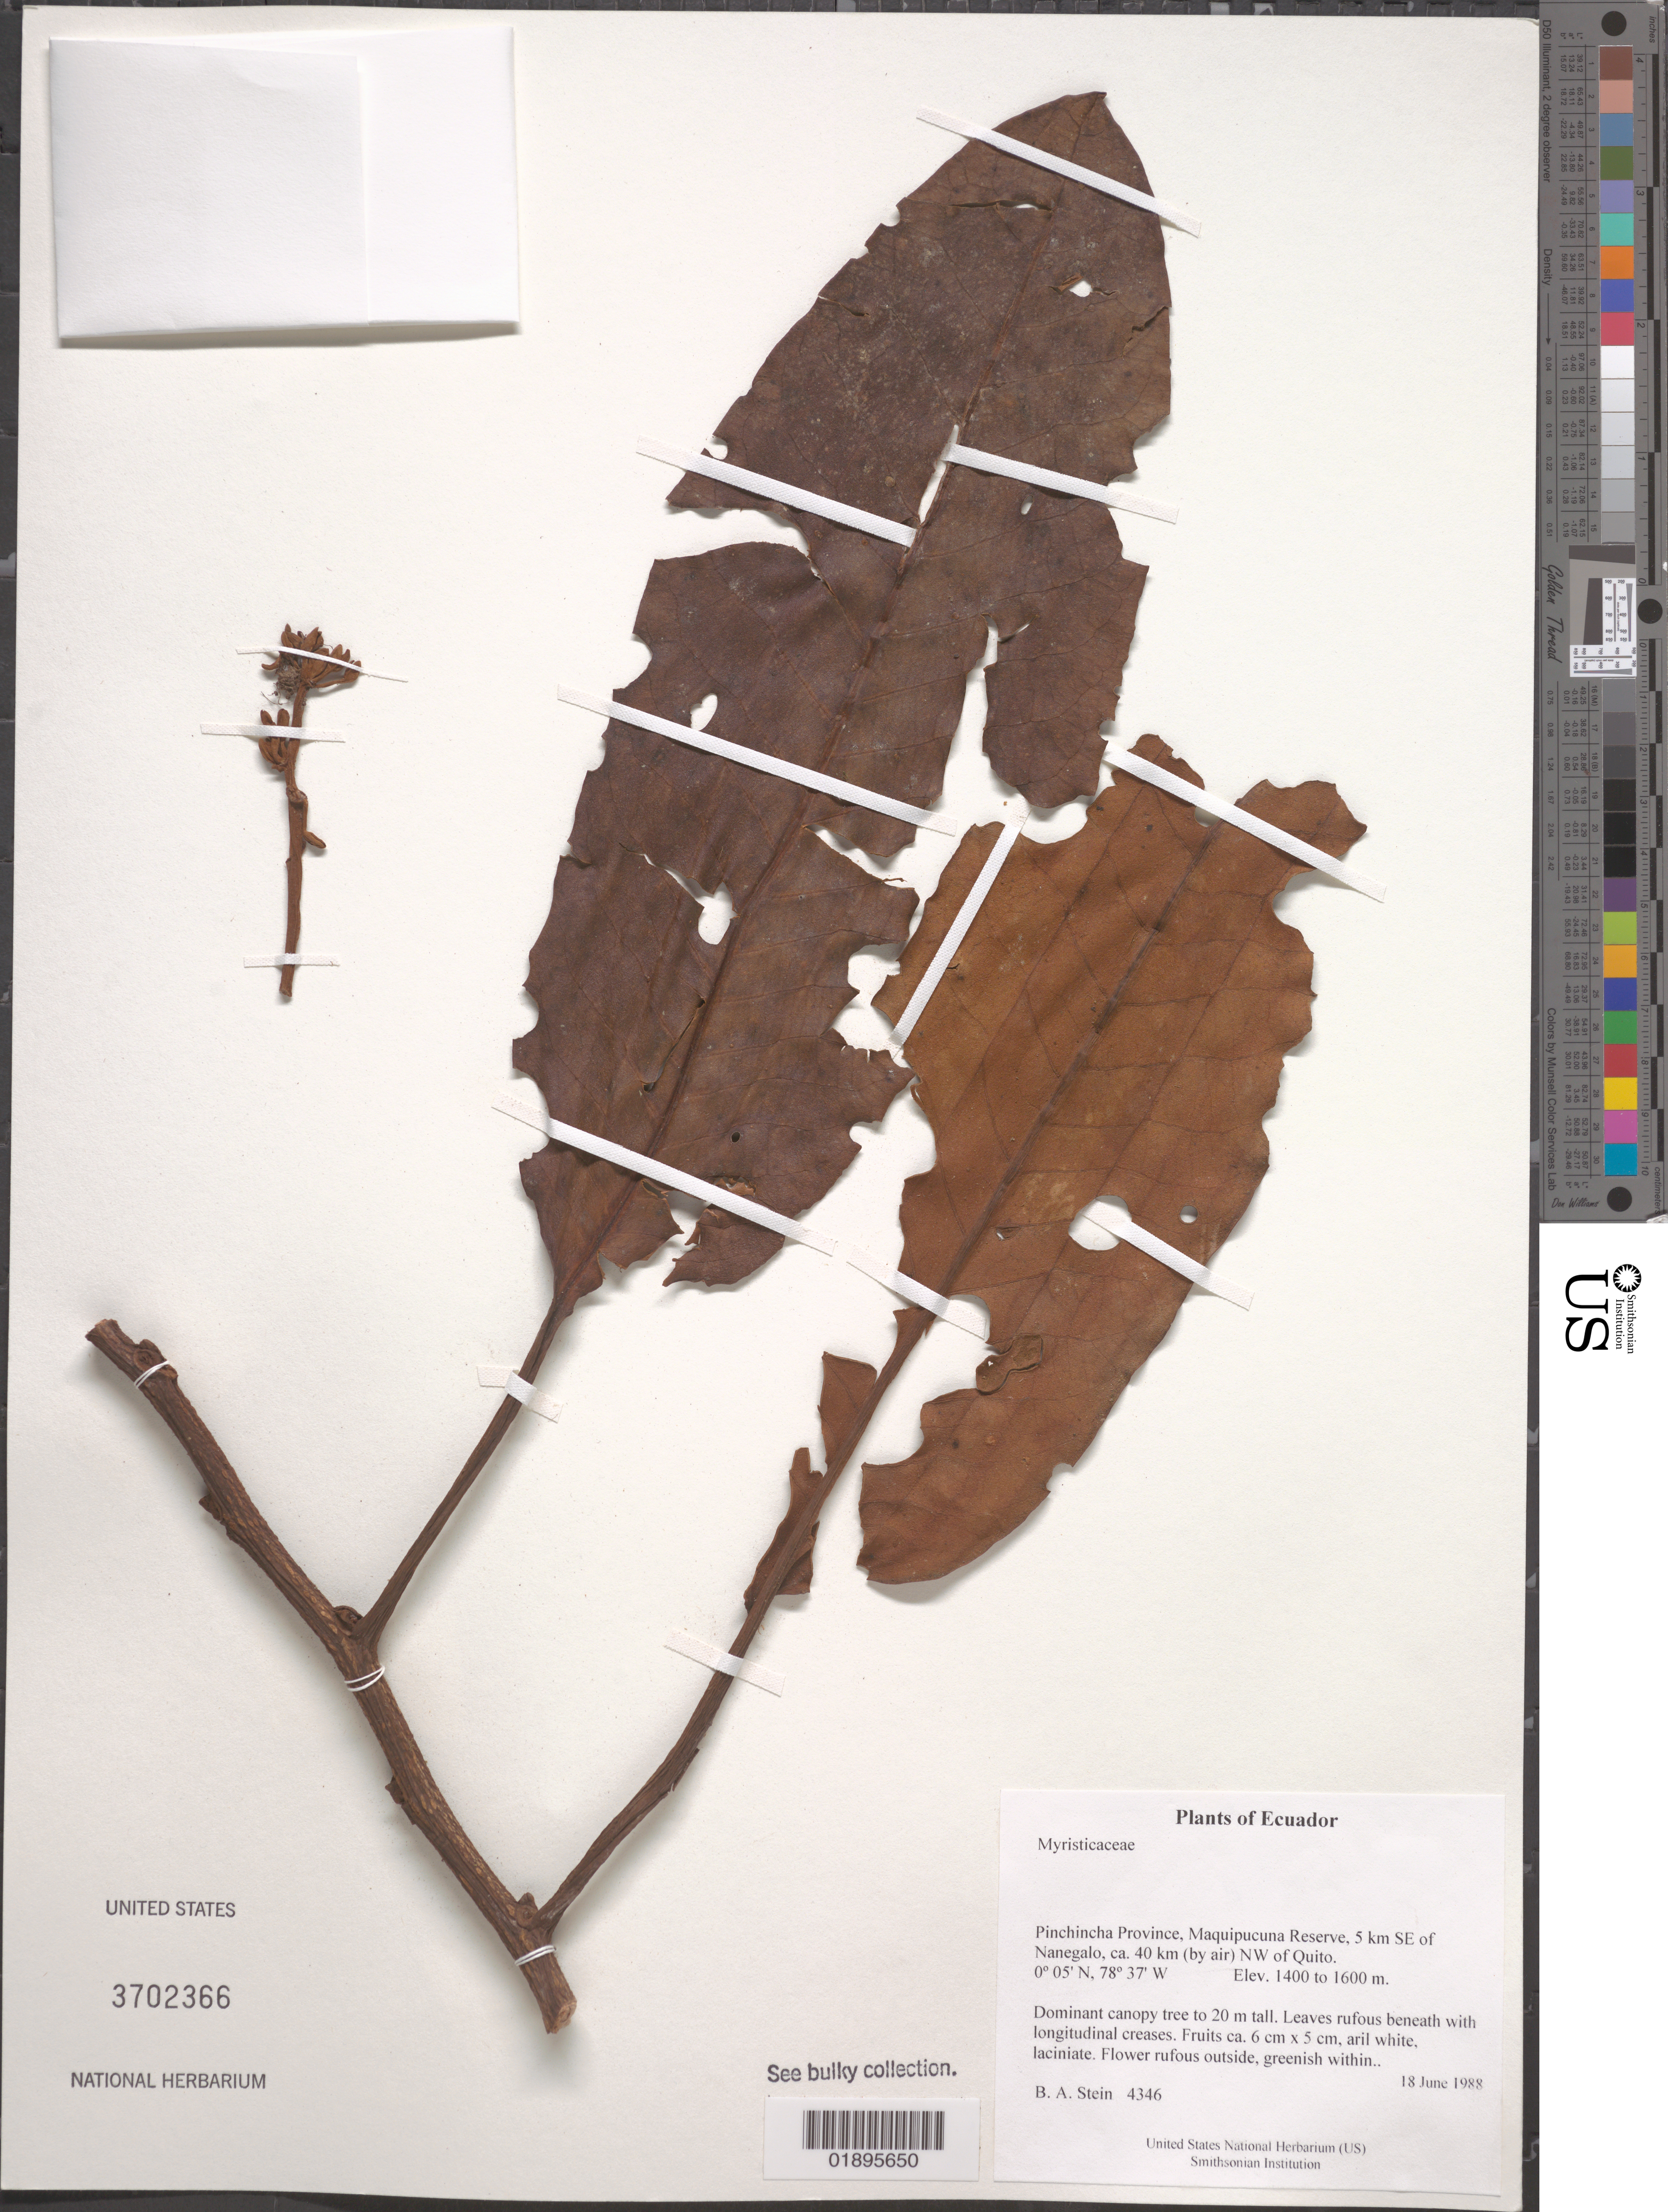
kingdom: Plantae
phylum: Tracheophyta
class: Magnoliopsida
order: Magnoliales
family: Myristicaceae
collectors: B. A. Stein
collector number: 4346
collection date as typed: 18 June 1988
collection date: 1988-06-18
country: Ecuador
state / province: Pichincha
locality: Maquipucuna Reserve, 5 km SE of Nanegalo, ca. 40 km (by air) NW of Quito.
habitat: Canopy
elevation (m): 1400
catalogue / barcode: US 3702366